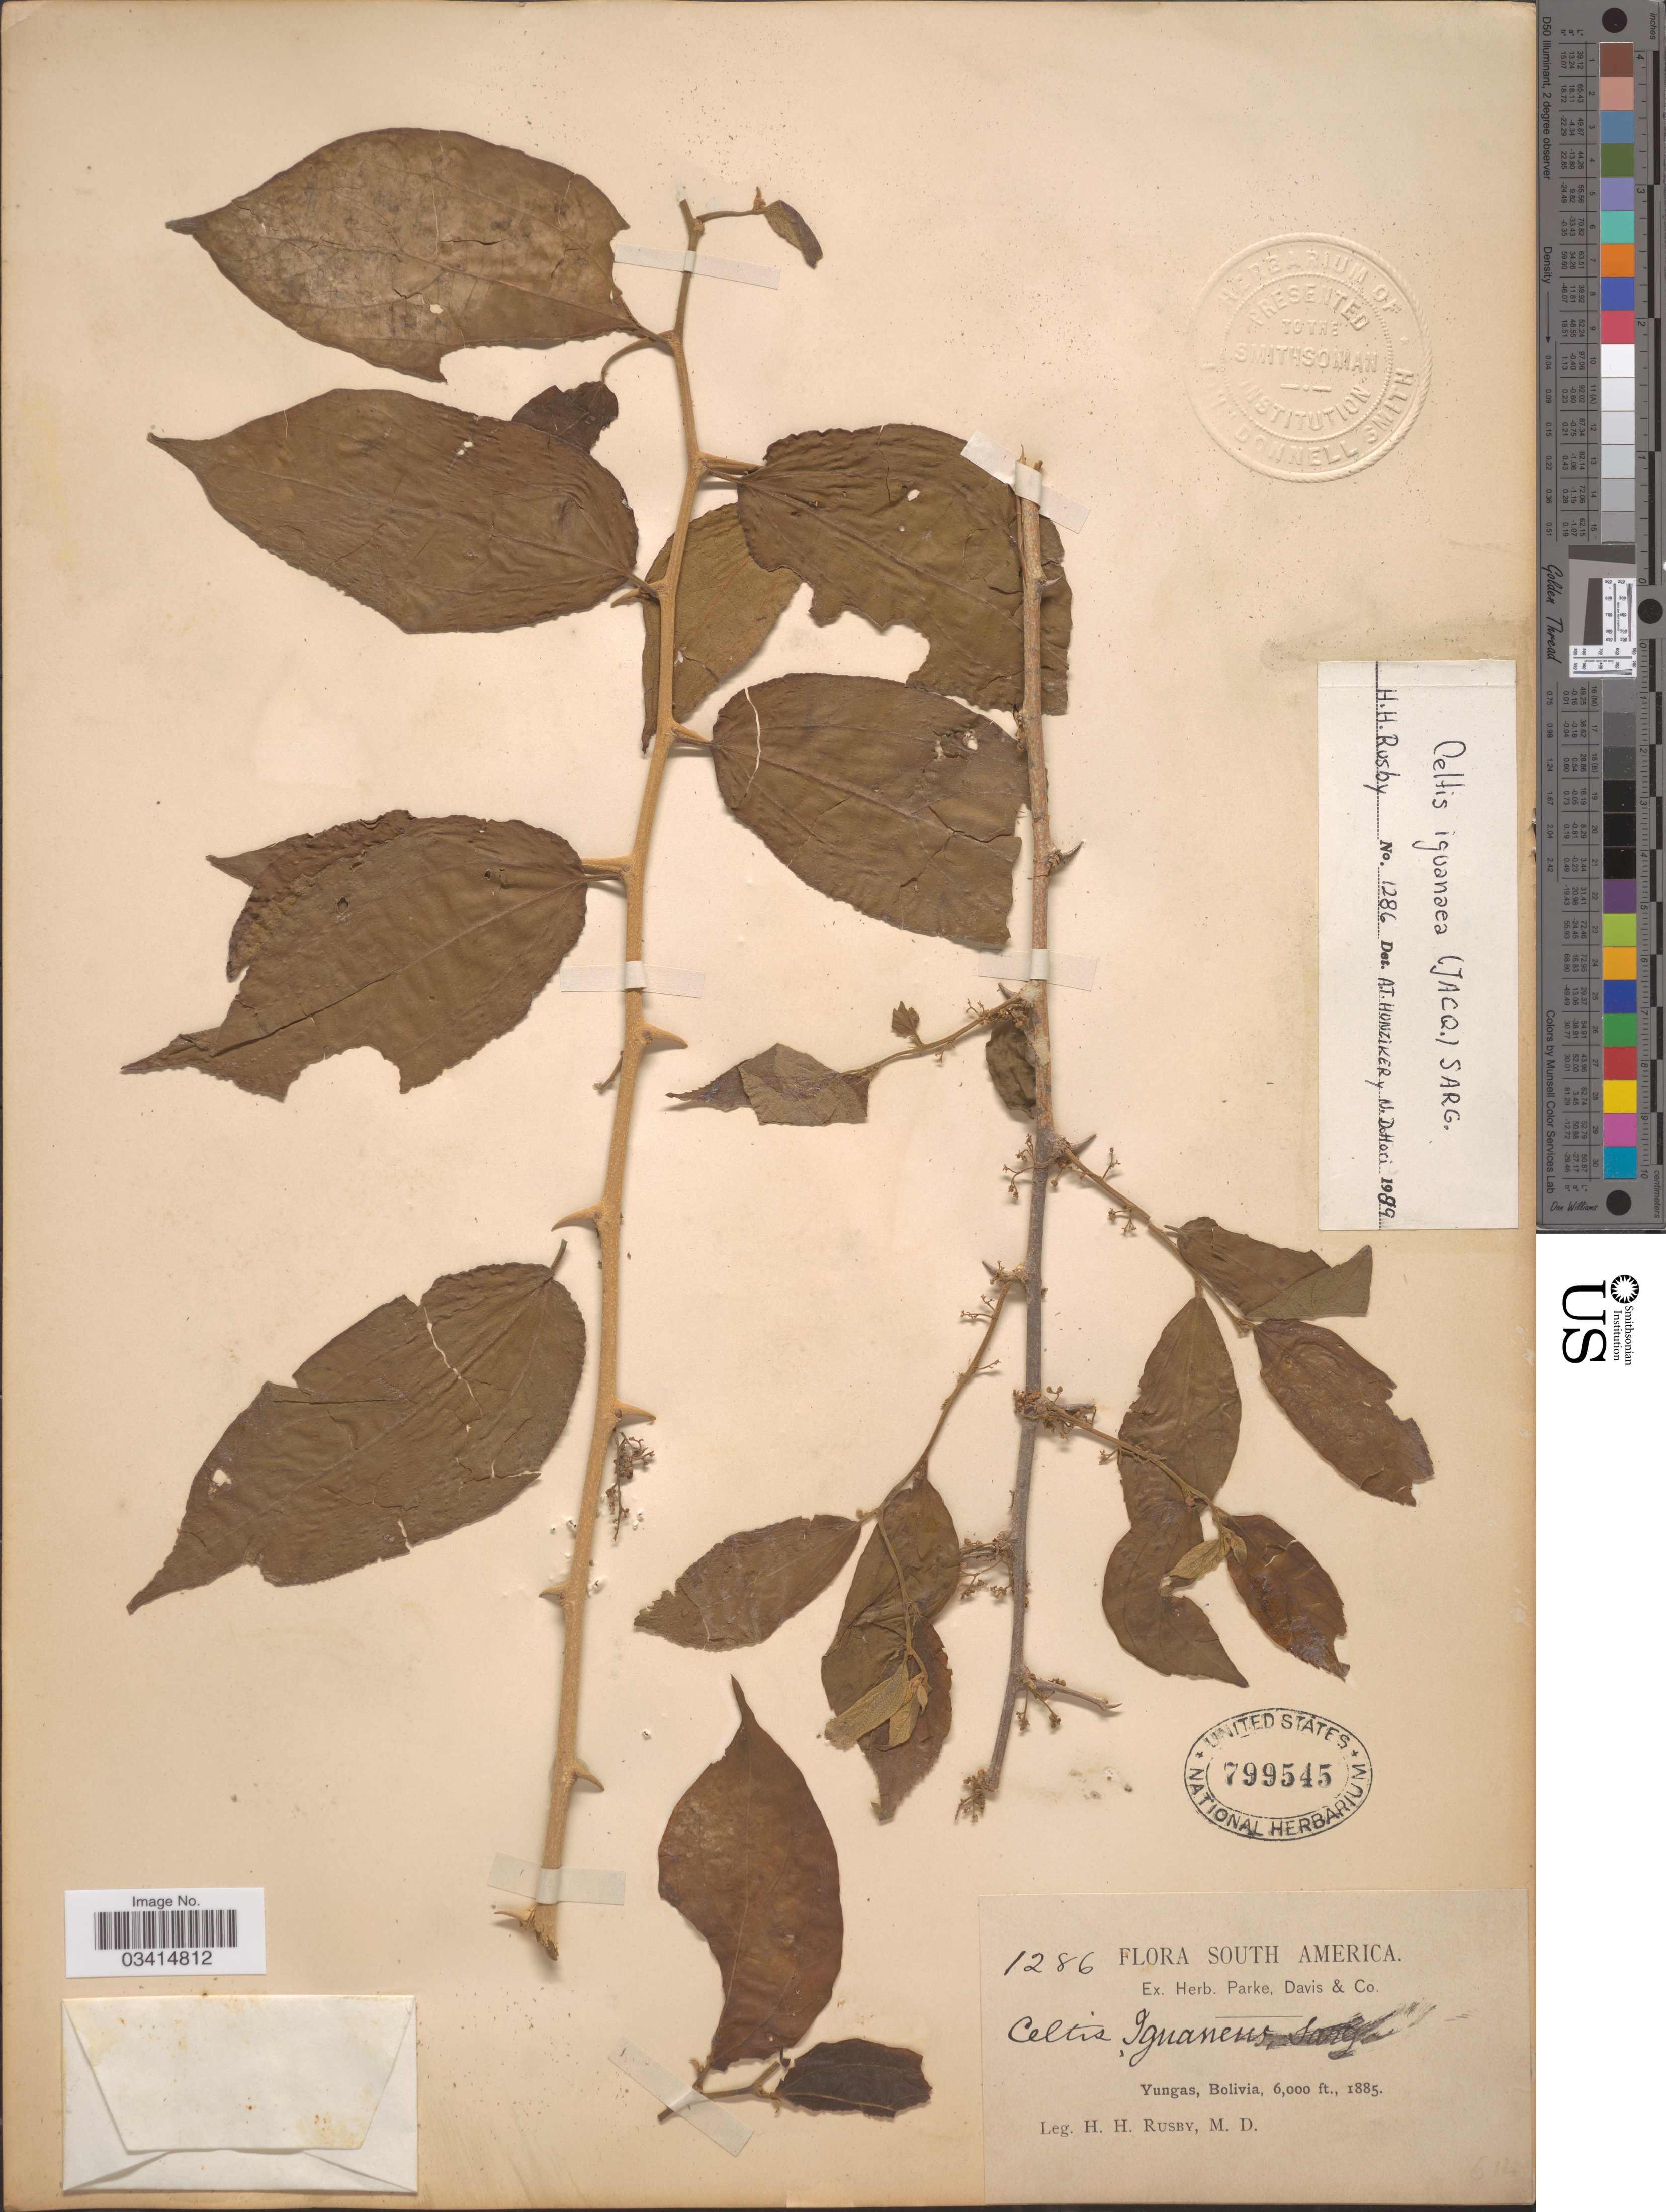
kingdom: Plantae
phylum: Tracheophyta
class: Magnoliopsida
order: Rosales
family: Cannabaceae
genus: Celtis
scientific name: Celtis iguanaea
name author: (Jacq.) Sarg.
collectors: H. H. Rusby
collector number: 1286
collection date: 1885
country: Bolivia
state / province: La Paz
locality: Yungas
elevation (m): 1829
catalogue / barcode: US 799545